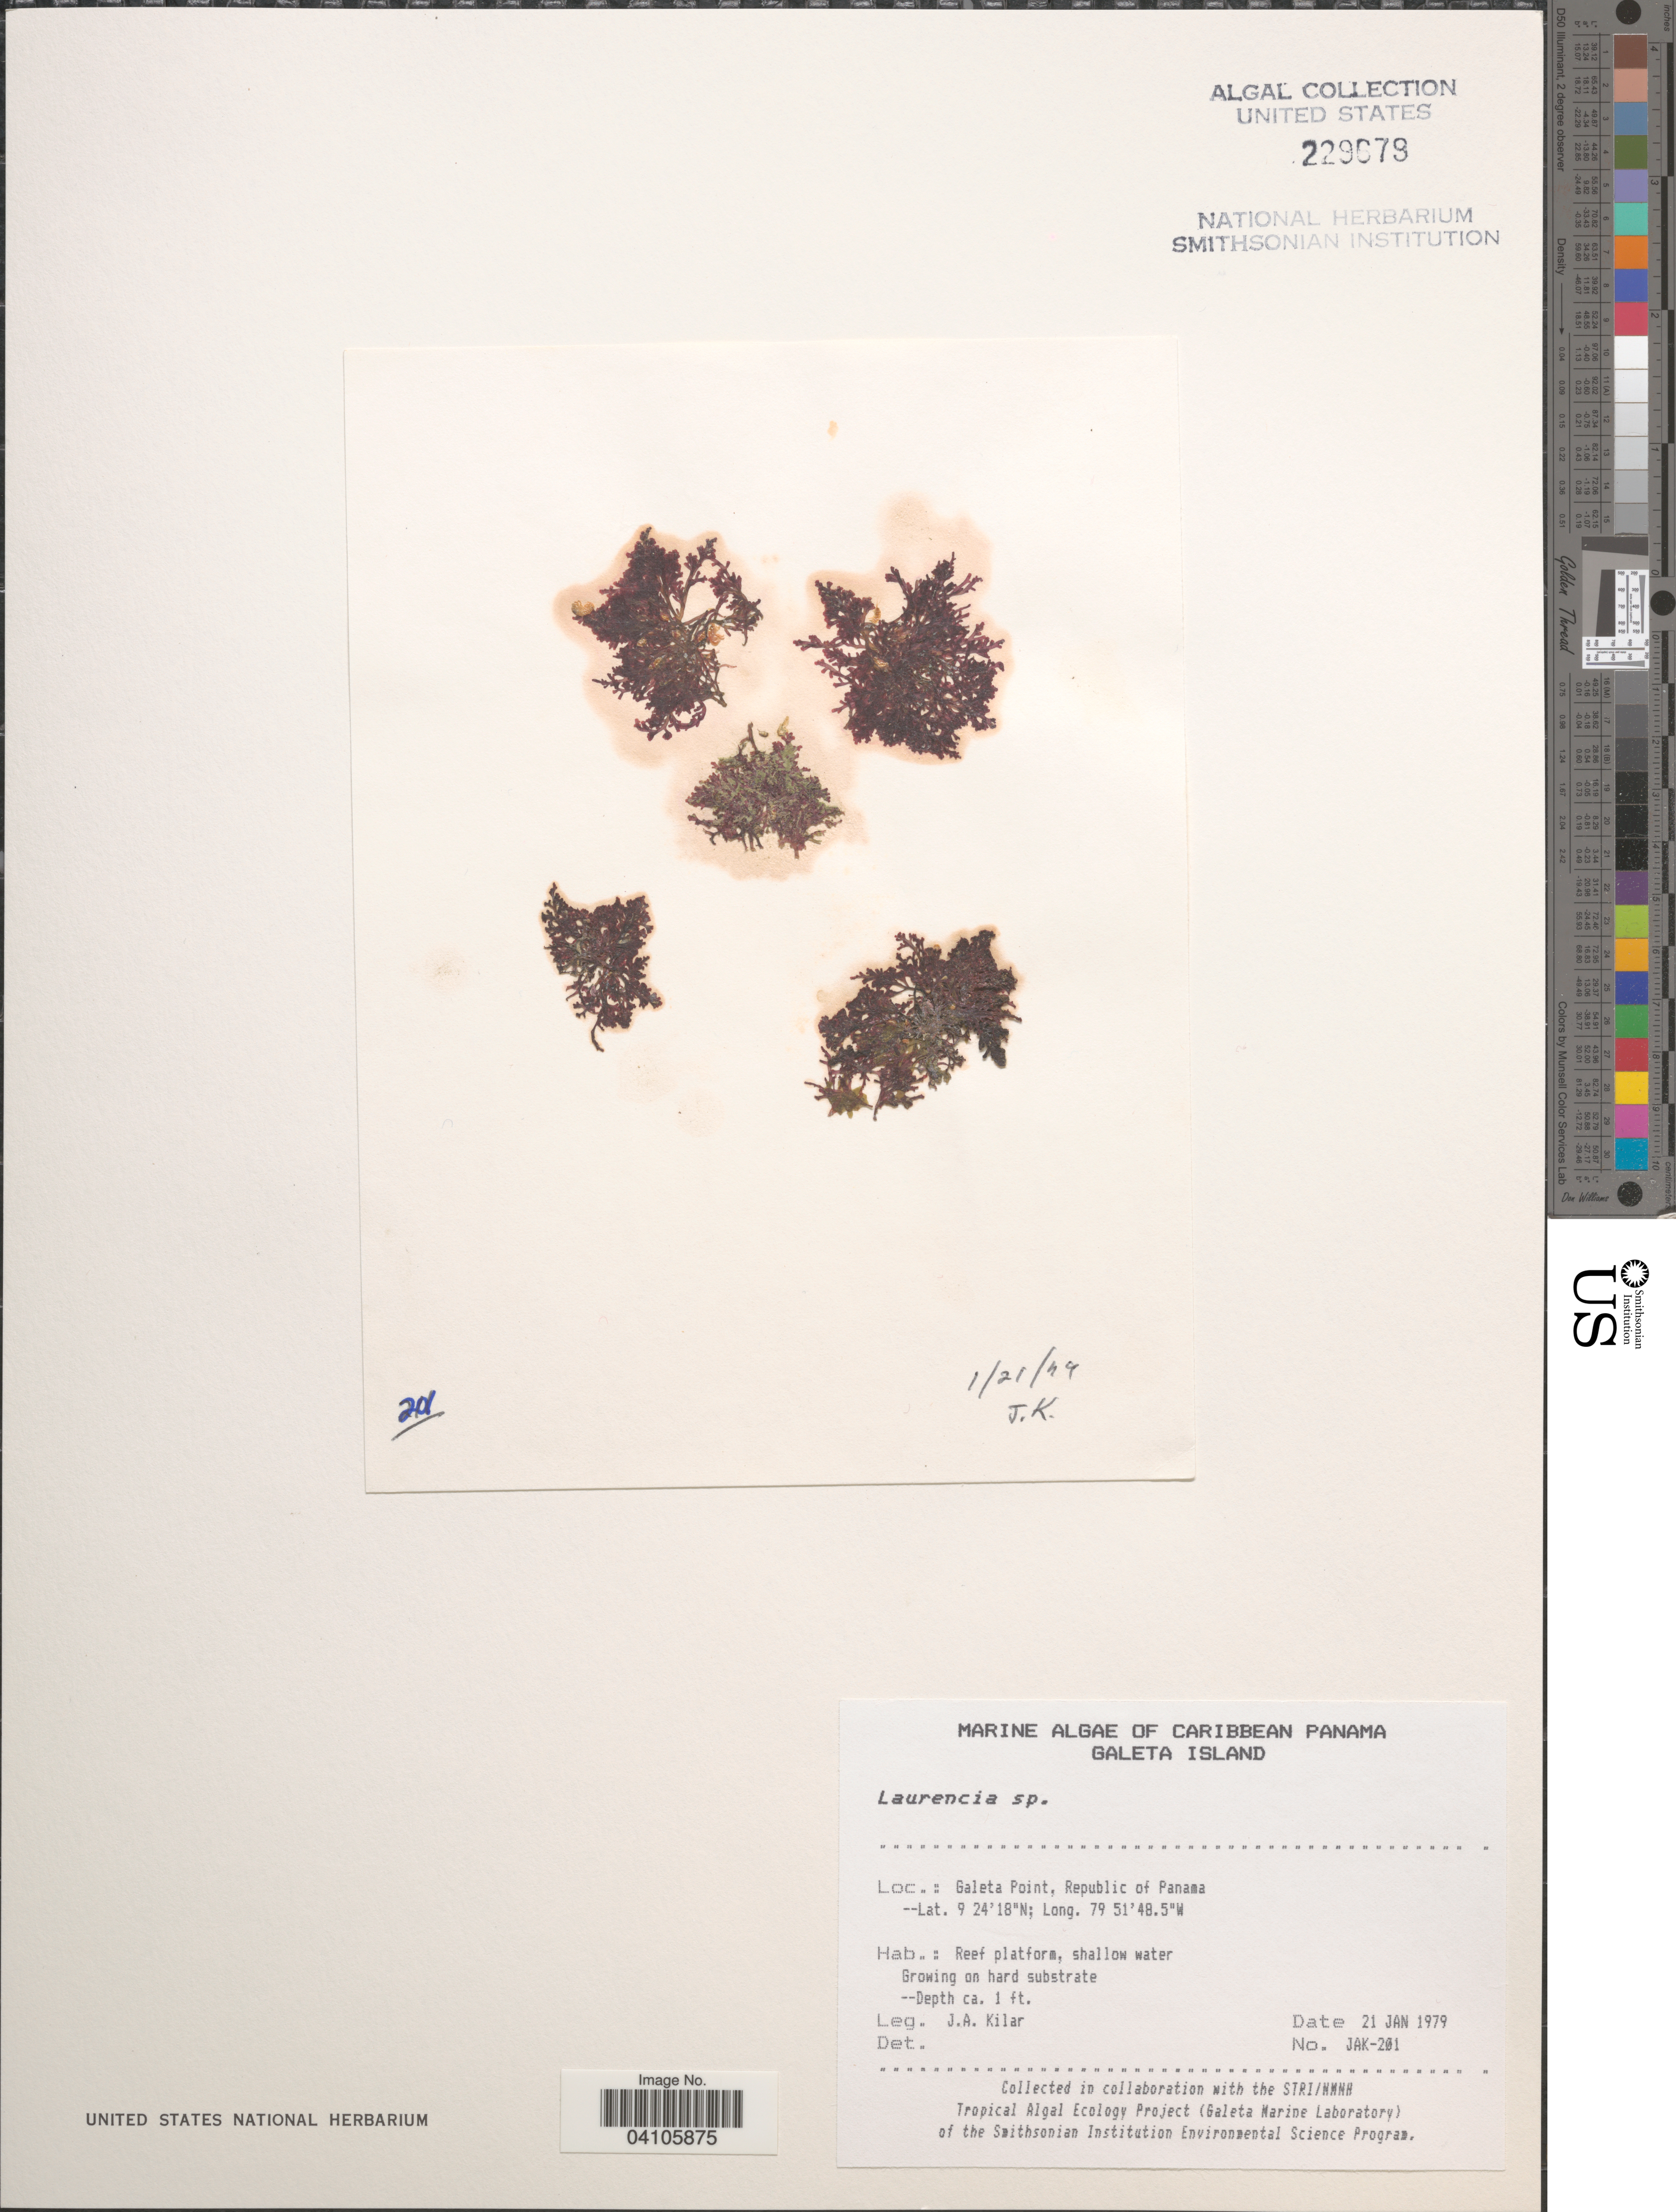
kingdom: Plantae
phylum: Rhodophyta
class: Florideophyceae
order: Ceramiales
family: Rhodomelaceae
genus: Laurencia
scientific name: Laurencia sp.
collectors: J. A. Kilar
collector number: JAK-201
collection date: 1979-01-21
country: Panama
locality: Galeta Island. Galeta Point. Caribbean Panama. Republic of Panama.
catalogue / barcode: US 229679